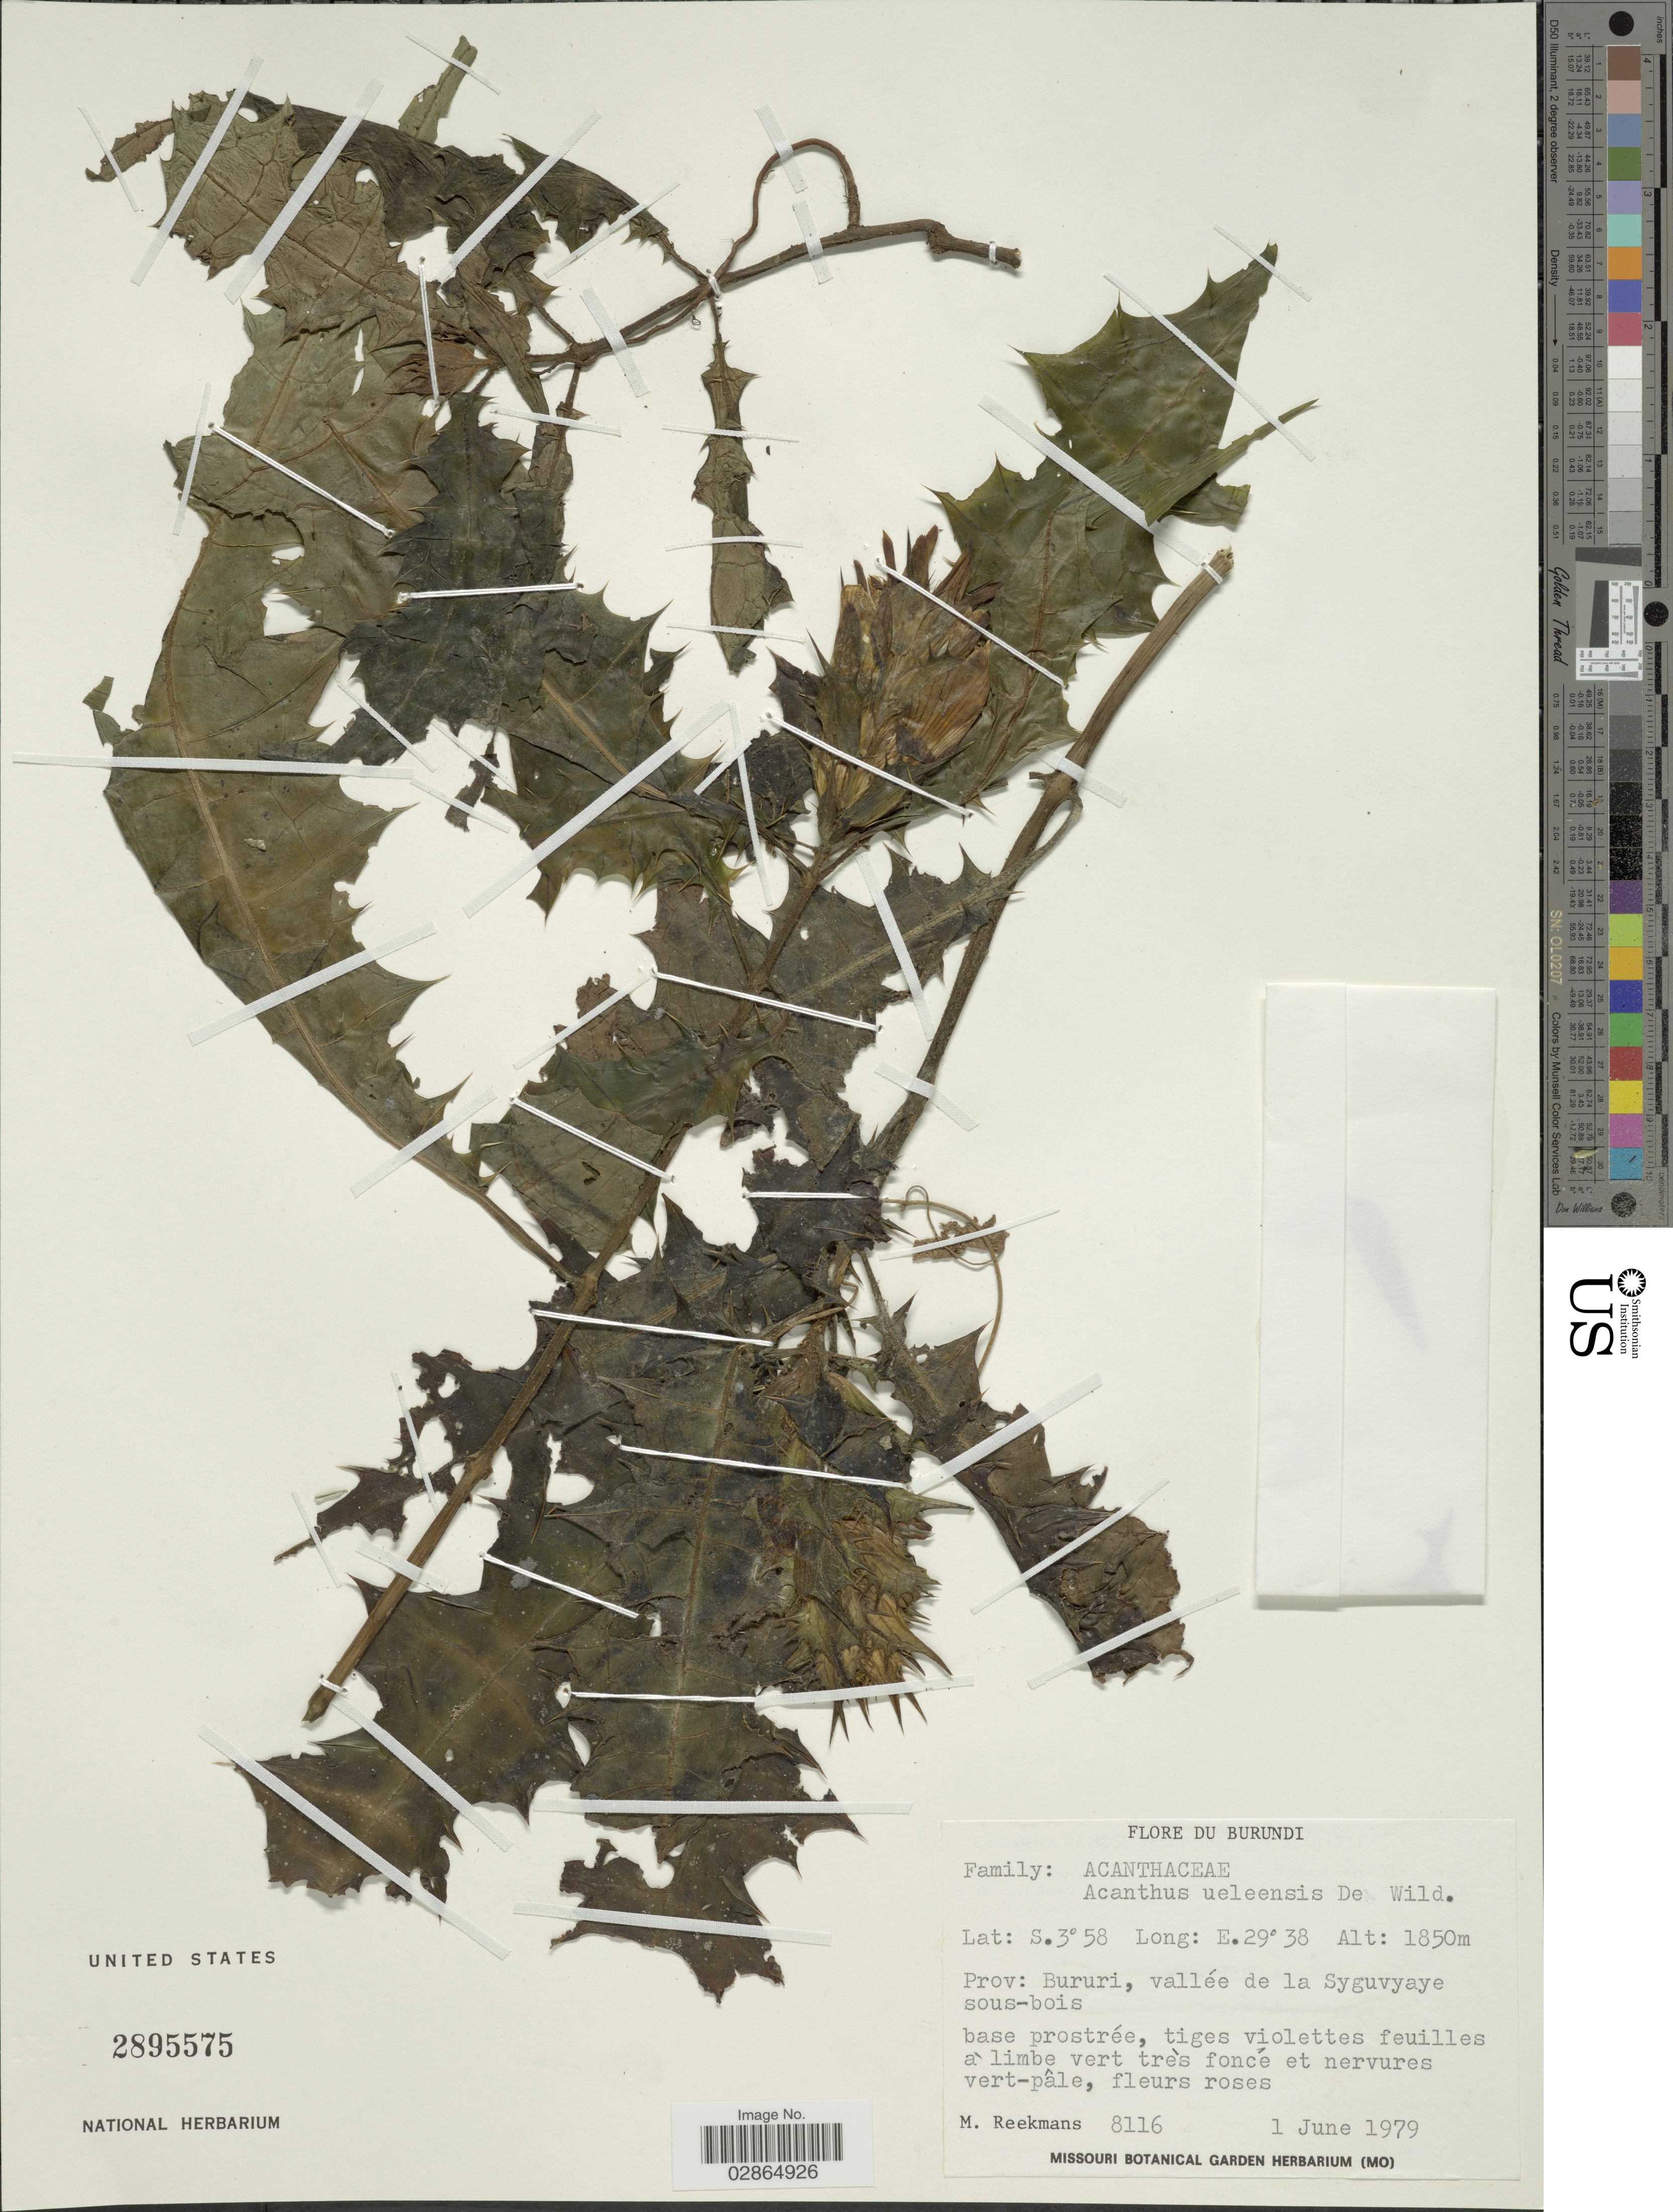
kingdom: Plantae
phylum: Tracheophyta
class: Magnoliopsida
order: Lamiales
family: Acanthaceae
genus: Acanthus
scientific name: Acanthus ueleensis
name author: De Wild.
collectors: M. Reekmans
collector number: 8116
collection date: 1979-06-01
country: Burundi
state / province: Bururi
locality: Prov: Bururi, vallée de la Syguvyaye sous-bois.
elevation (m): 1850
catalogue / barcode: US 2895575